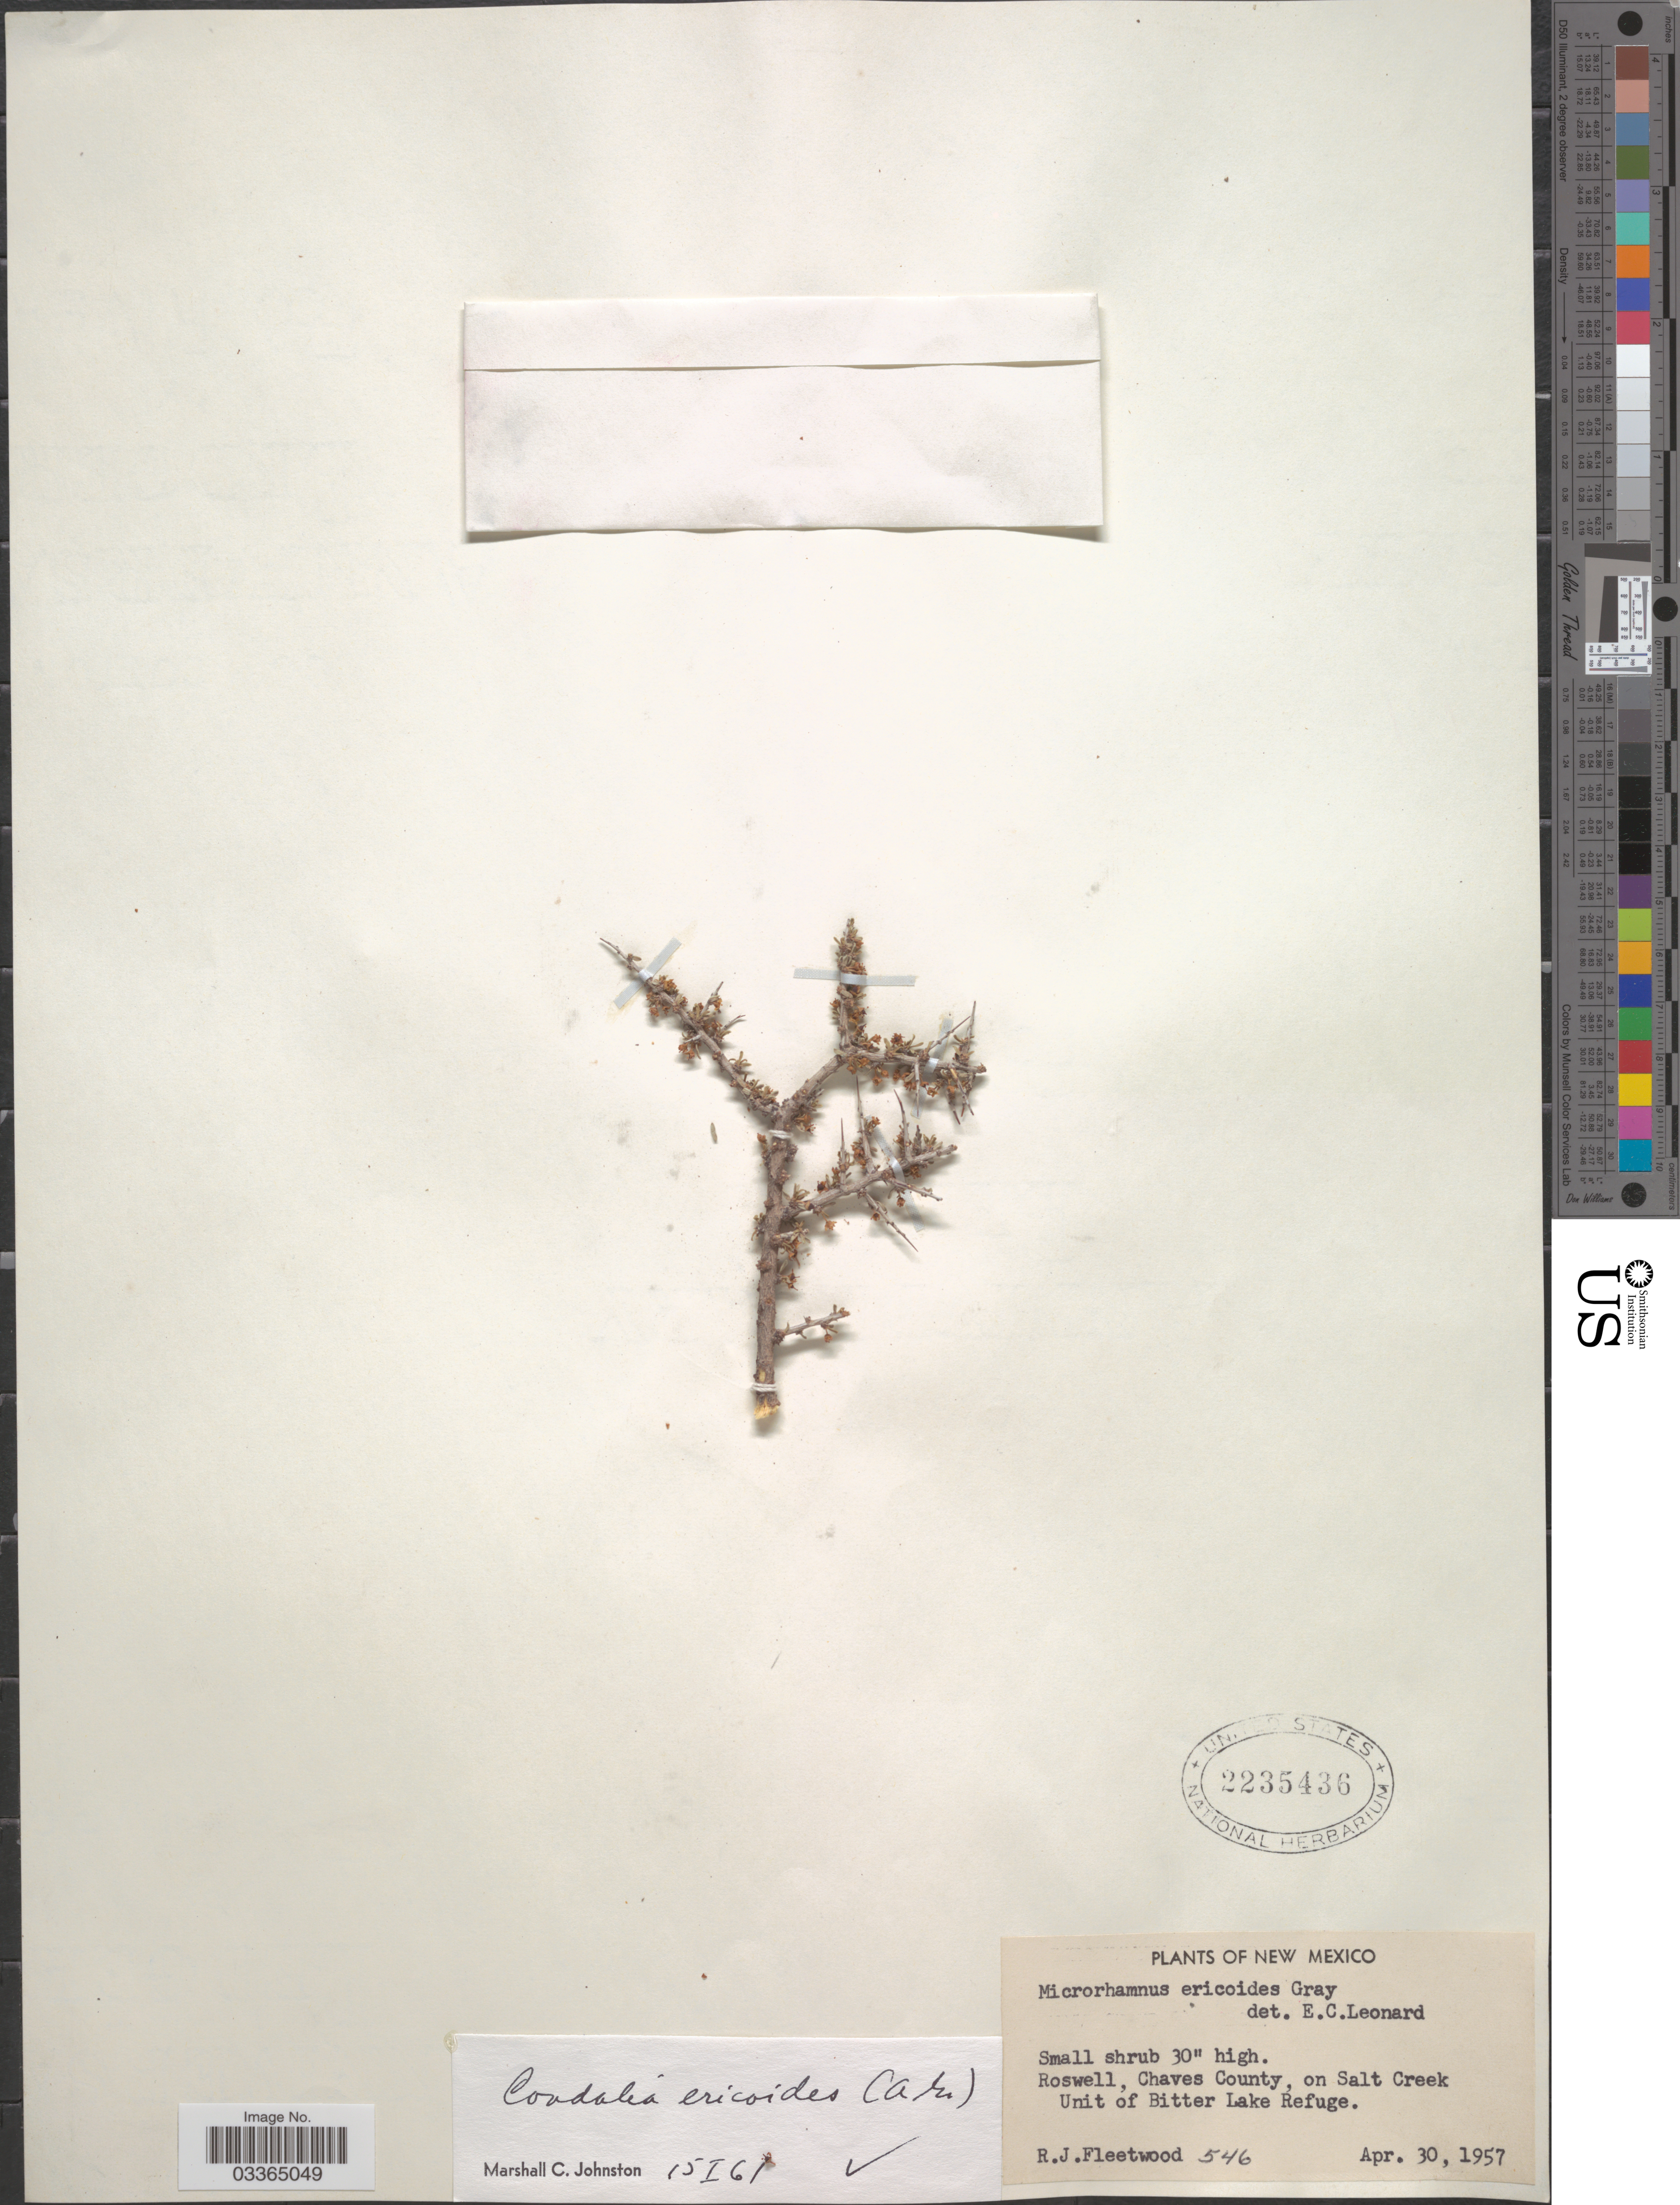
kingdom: Plantae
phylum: Tracheophyta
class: Magnoliopsida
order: Rosales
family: Rhamnaceae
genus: Condalia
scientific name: Condalia ericoides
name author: (A. Gray) M.C. Johnst.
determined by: Johnston, Marshall C.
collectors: R. J. Fleetwood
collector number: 546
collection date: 1957-04-30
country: United States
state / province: New Mexico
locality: Roswell, Chaves County, on Salt Creek Unit of Bitter Lake Refuge.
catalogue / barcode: US 2235436